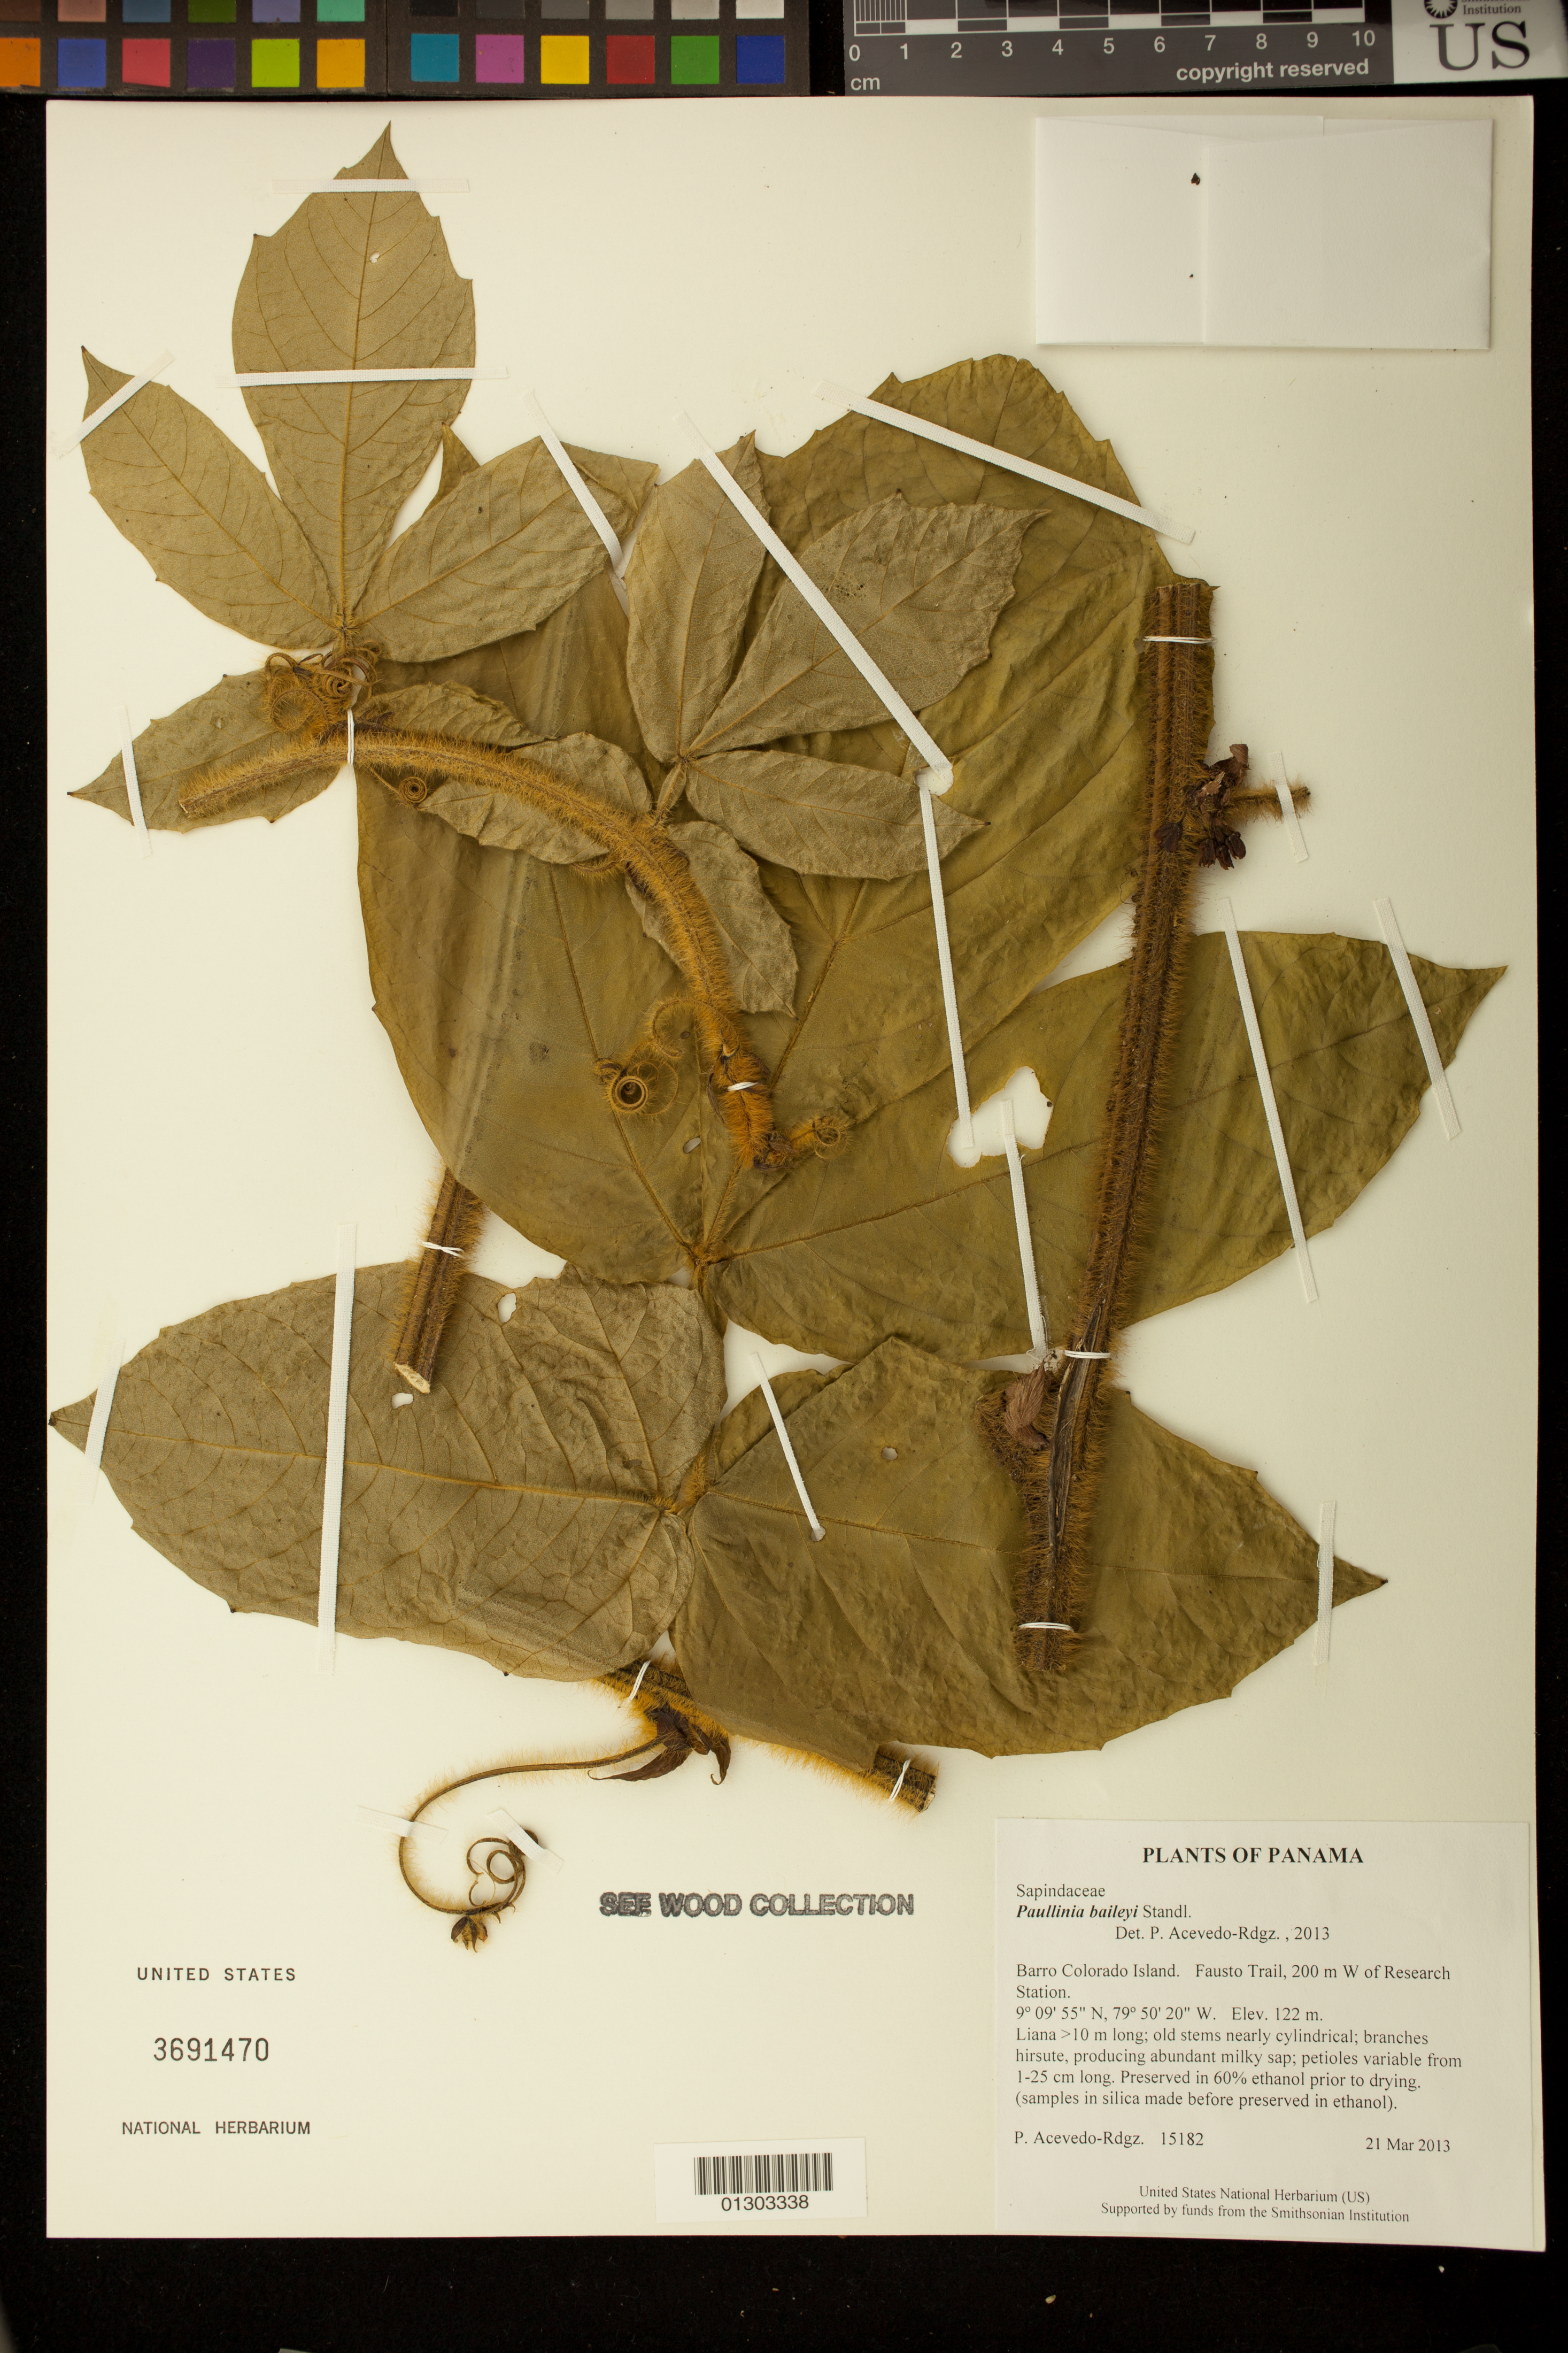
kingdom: Plantae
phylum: Tracheophyta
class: Magnoliopsida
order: Sapindales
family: Sapindaceae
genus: Paullinia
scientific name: Paullinia setosa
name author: Radlk.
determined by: Acevedo-Rodriguez, P., (US), Smithsonian Institution - National Museum of Natural History (UNITED STATES)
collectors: P. Acevedo-Rodr.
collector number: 15182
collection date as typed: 21 Mar 2013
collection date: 2013-03-21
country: Panama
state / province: Panamá Oeste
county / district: Canal Zone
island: Barro Colorado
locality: Fausto Trail, 200 m W of Research Station.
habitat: Forest along trail.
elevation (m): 122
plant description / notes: SEE WOOD COLLECTION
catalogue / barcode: US 3691470